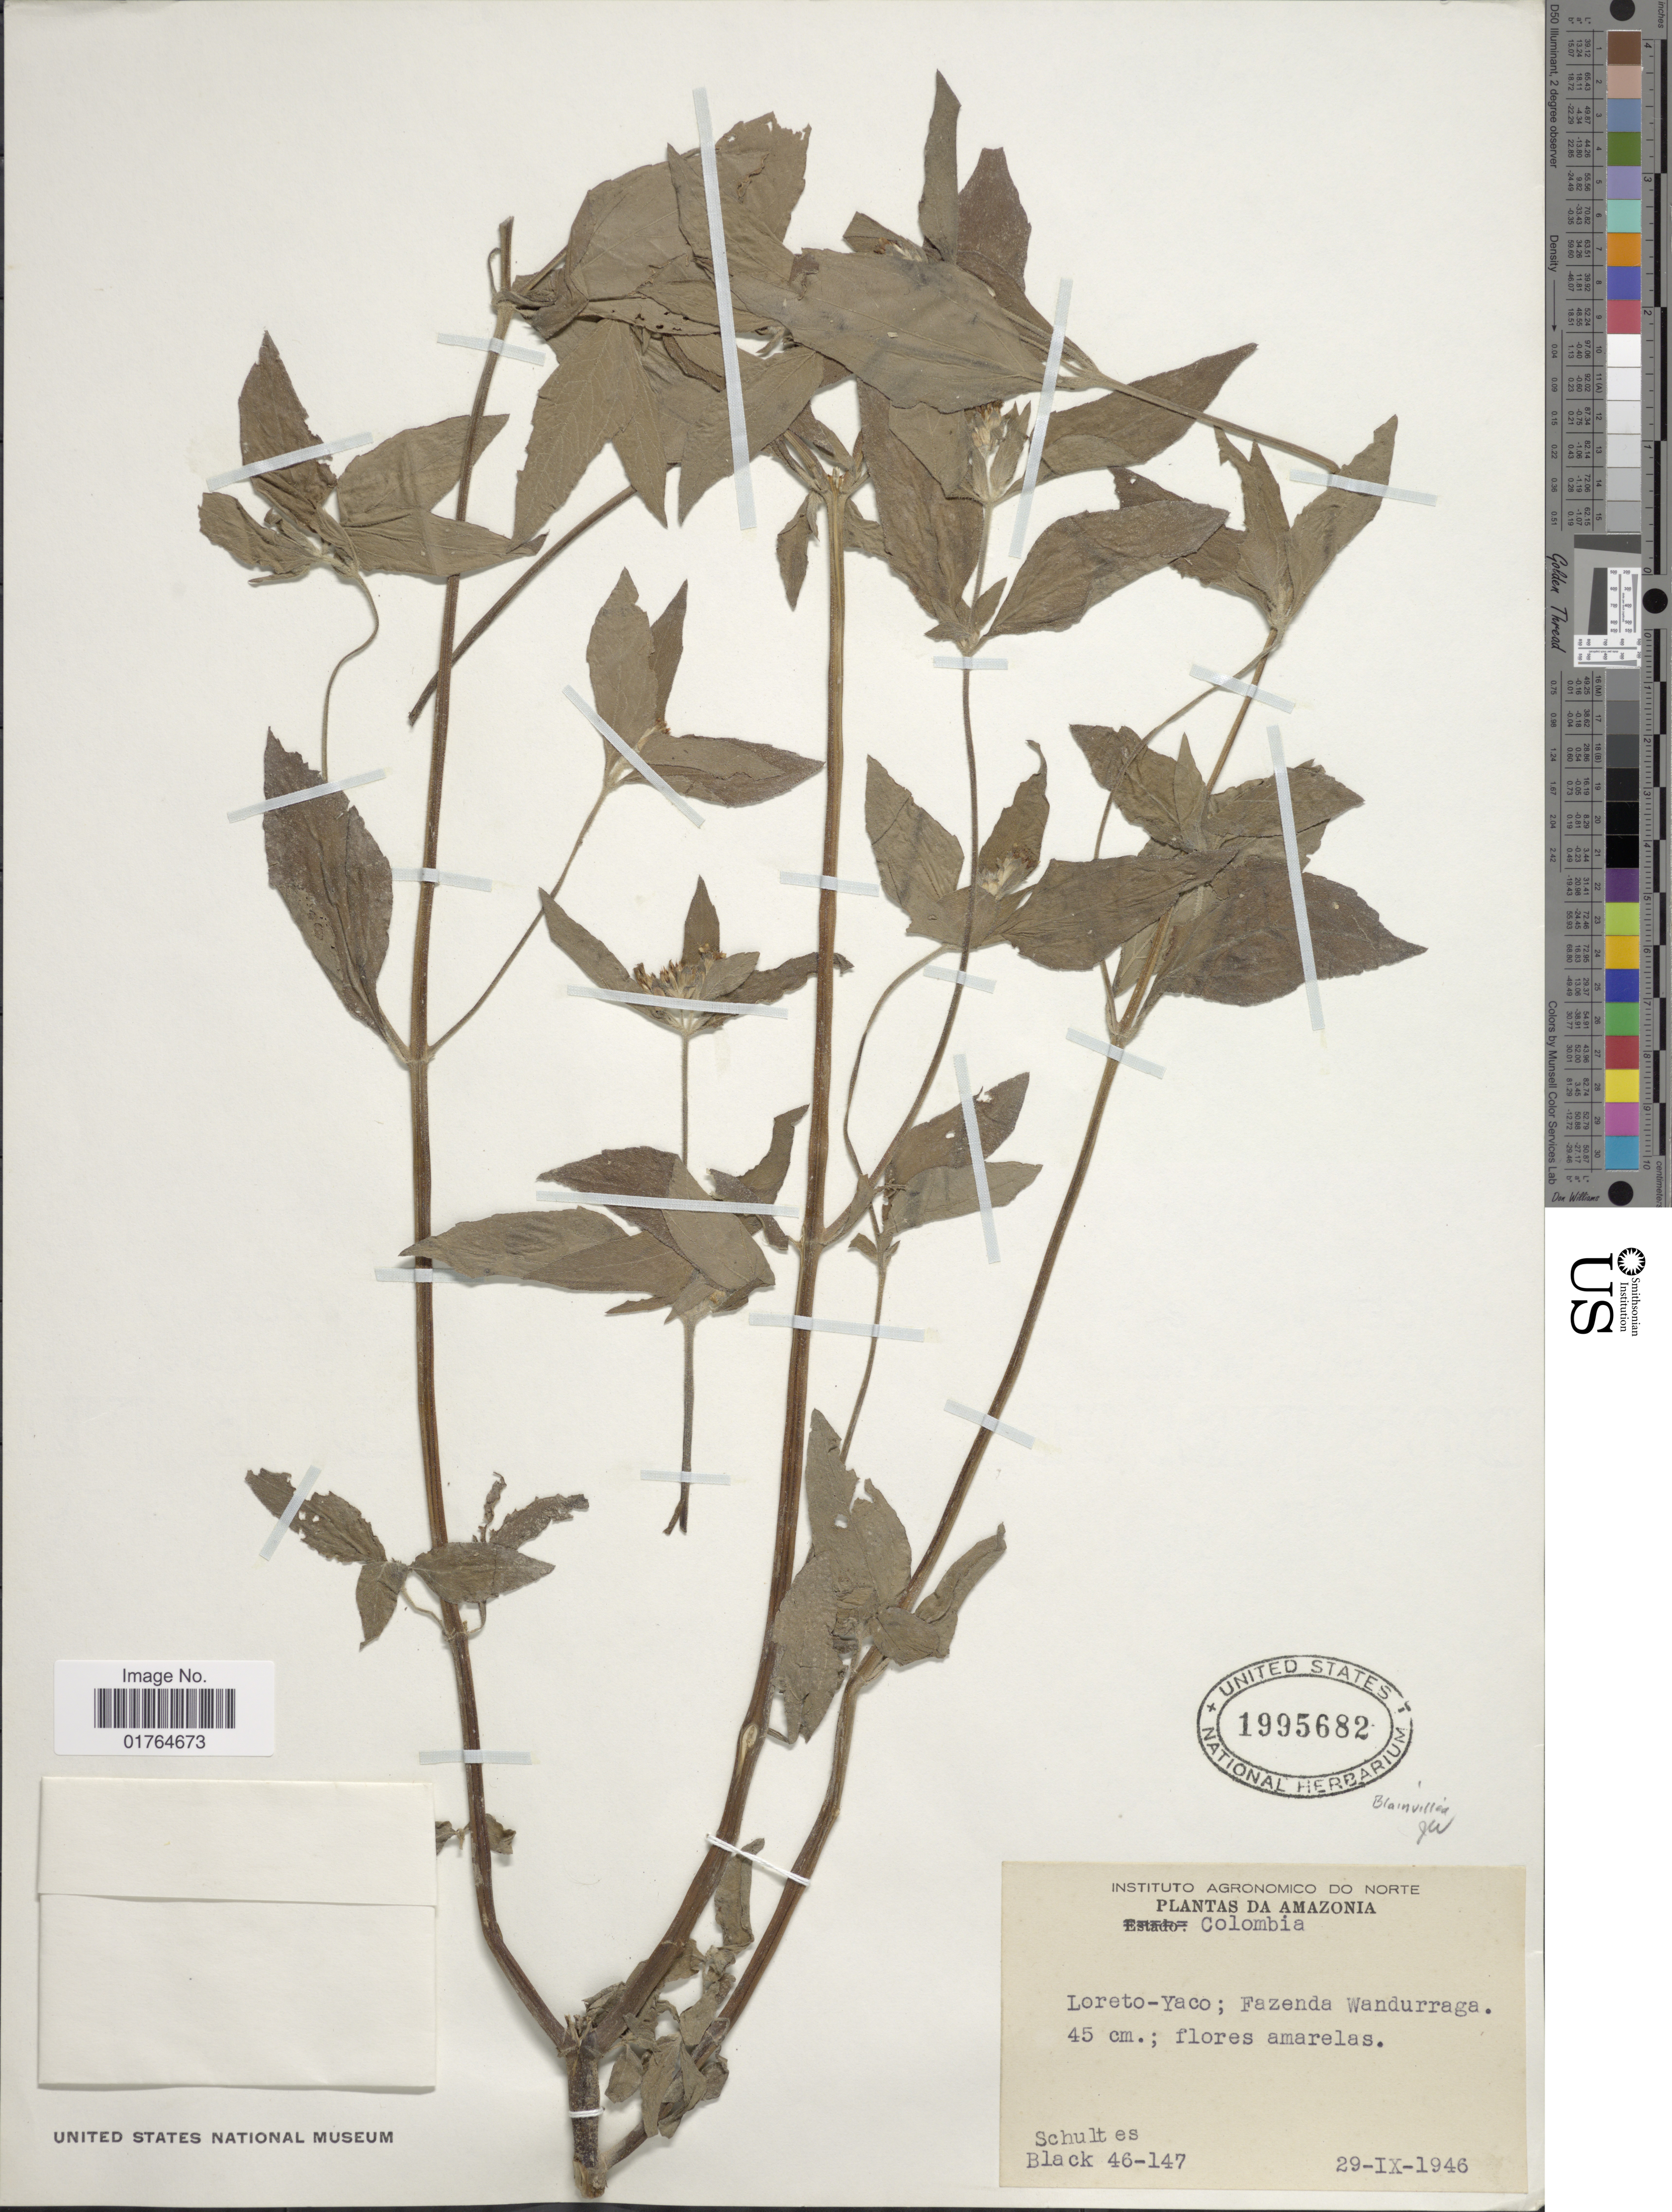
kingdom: Plantae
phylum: Tracheophyta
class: Magnoliopsida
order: Asterales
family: Asteraceae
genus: Wedelia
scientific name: Wedelia rudis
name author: (Baker) Benth. ex H. Rob.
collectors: -- Schultes & -- Black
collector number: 46-147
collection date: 1946-09-29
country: Colombia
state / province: Amazônas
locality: Loreto-Yaco, Fazenda Wandurraga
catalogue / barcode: US 1995682